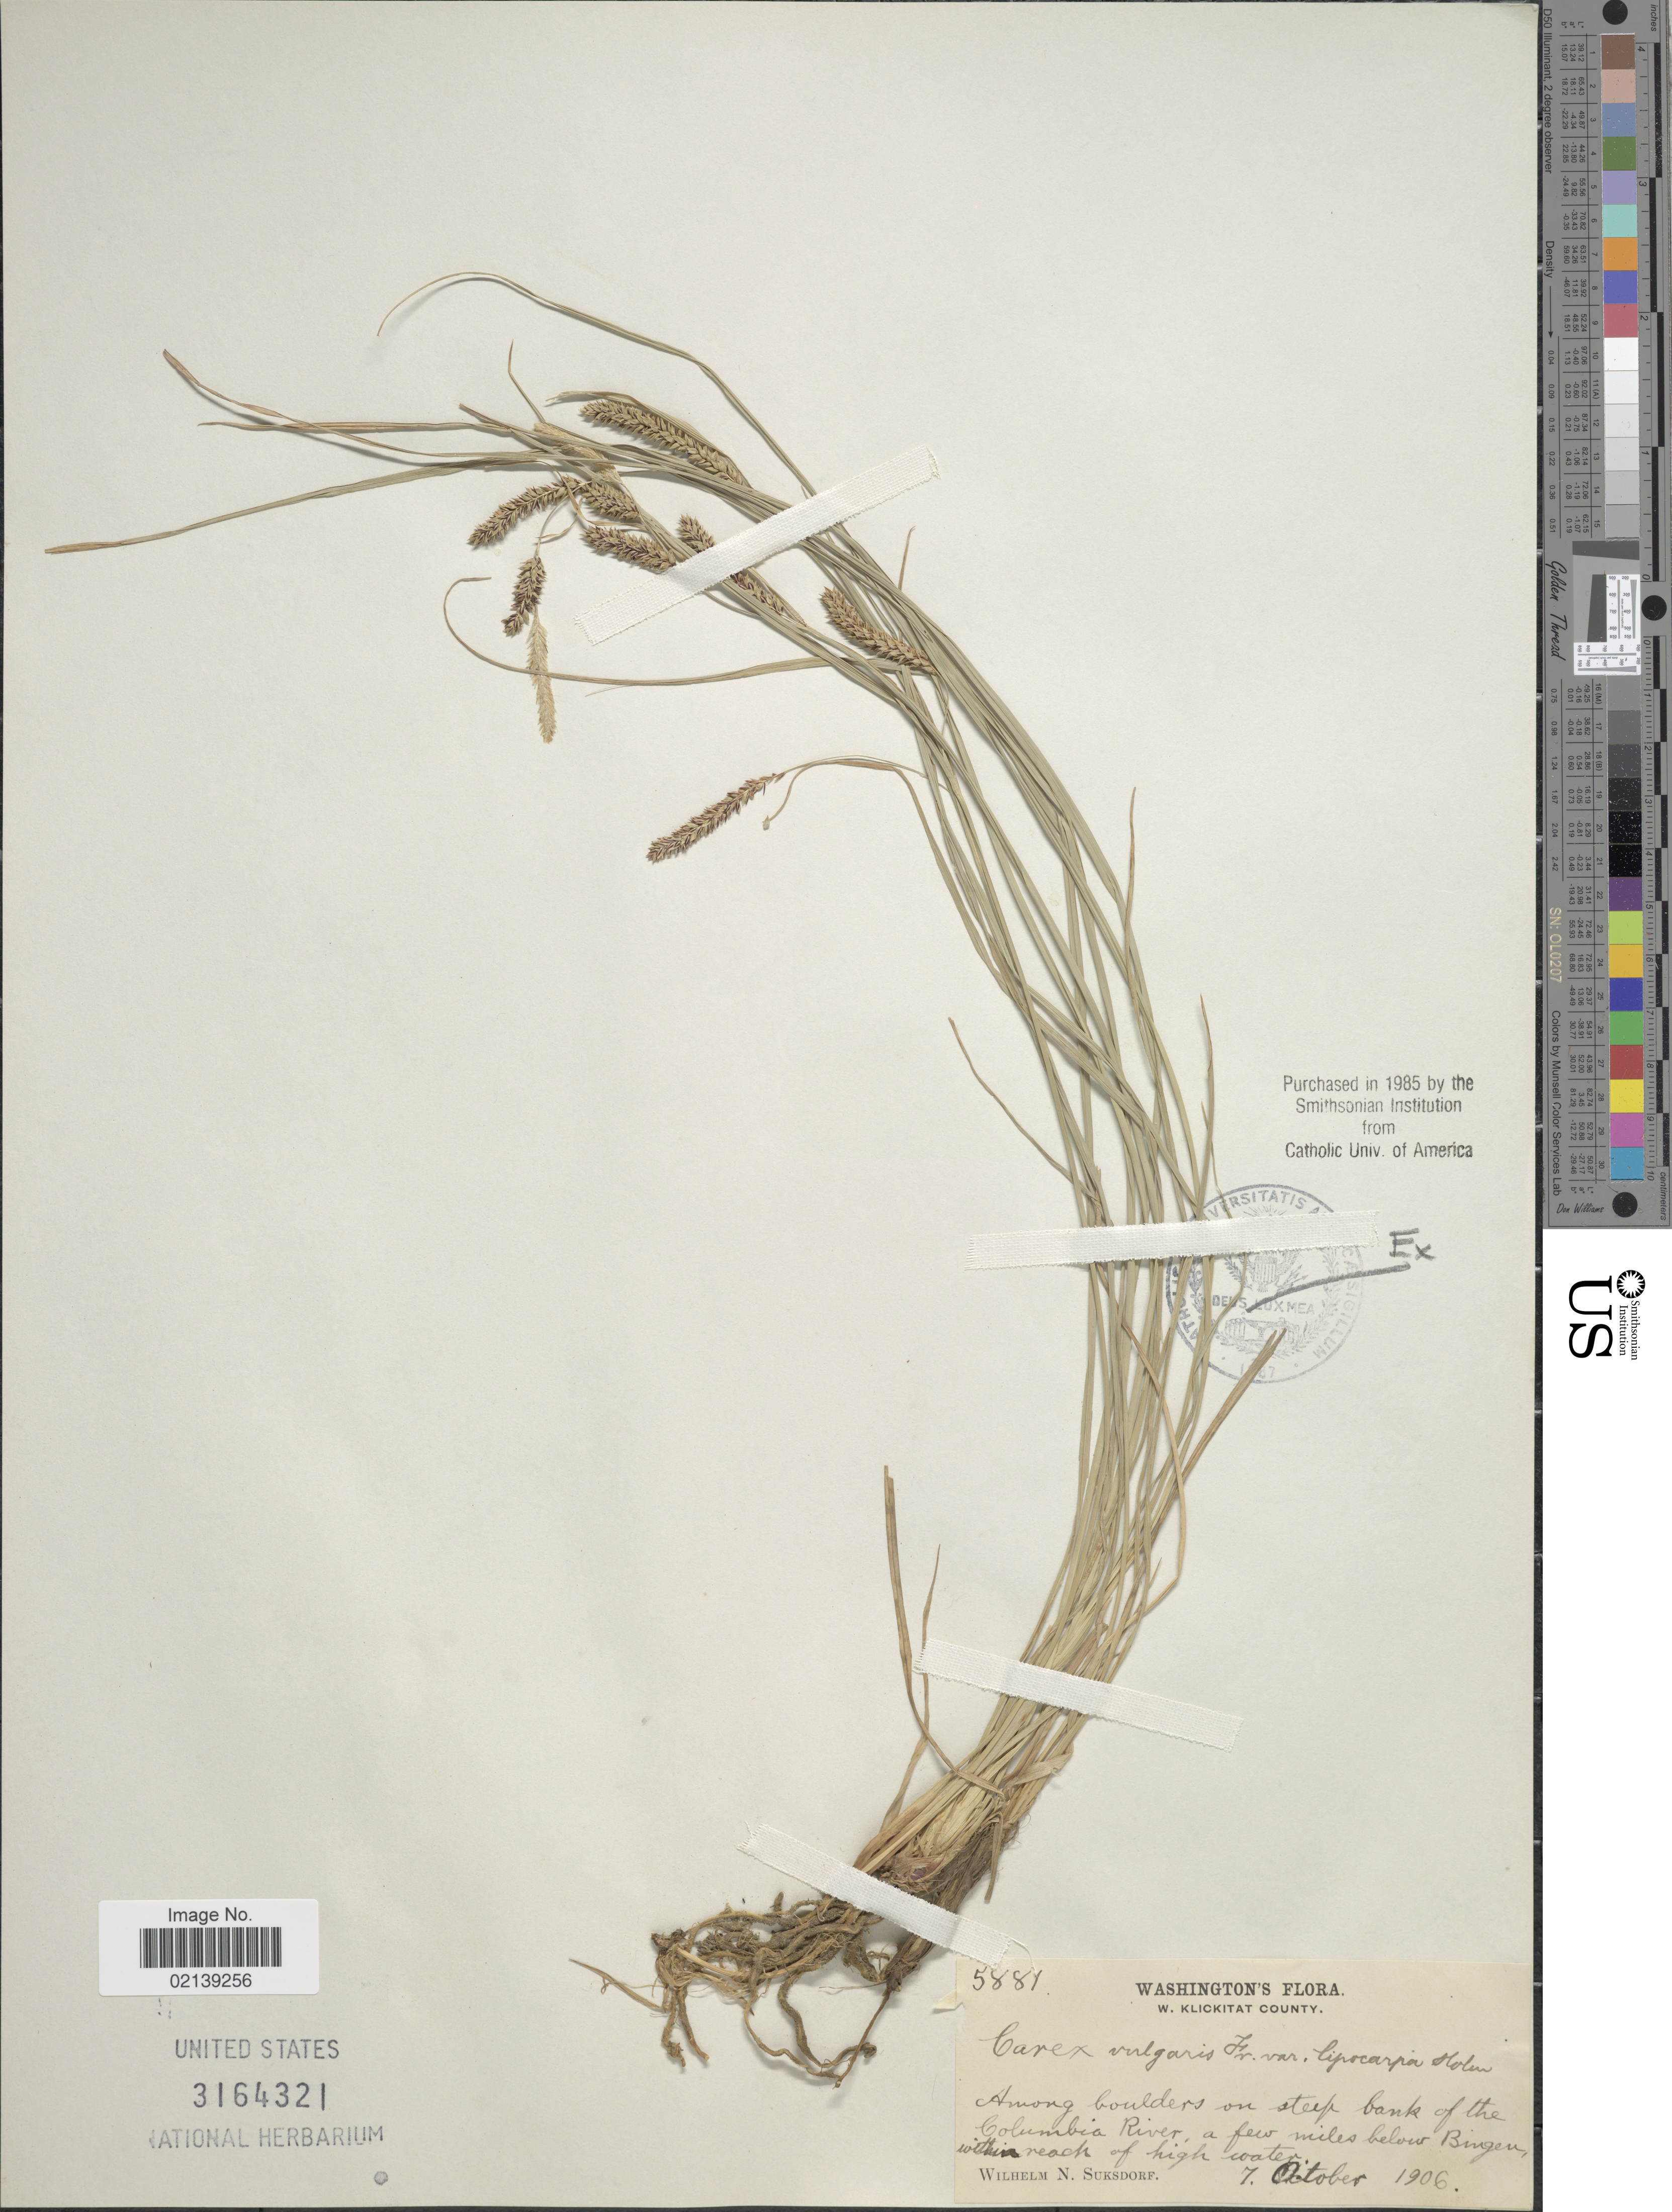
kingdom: Plantae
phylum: Tracheophyta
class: Liliopsida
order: Poales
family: Cyperaceae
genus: Carex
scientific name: Carex kelloggii var. kelloggii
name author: W. Boott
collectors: W. N. Suksdorf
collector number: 5881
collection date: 1906-10-07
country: United States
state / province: Washington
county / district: Klickitat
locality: W. Klickitat County, among boulders on steep bank of the Columbia River, a few miles below Bingen within reach of high water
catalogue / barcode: US 3164321